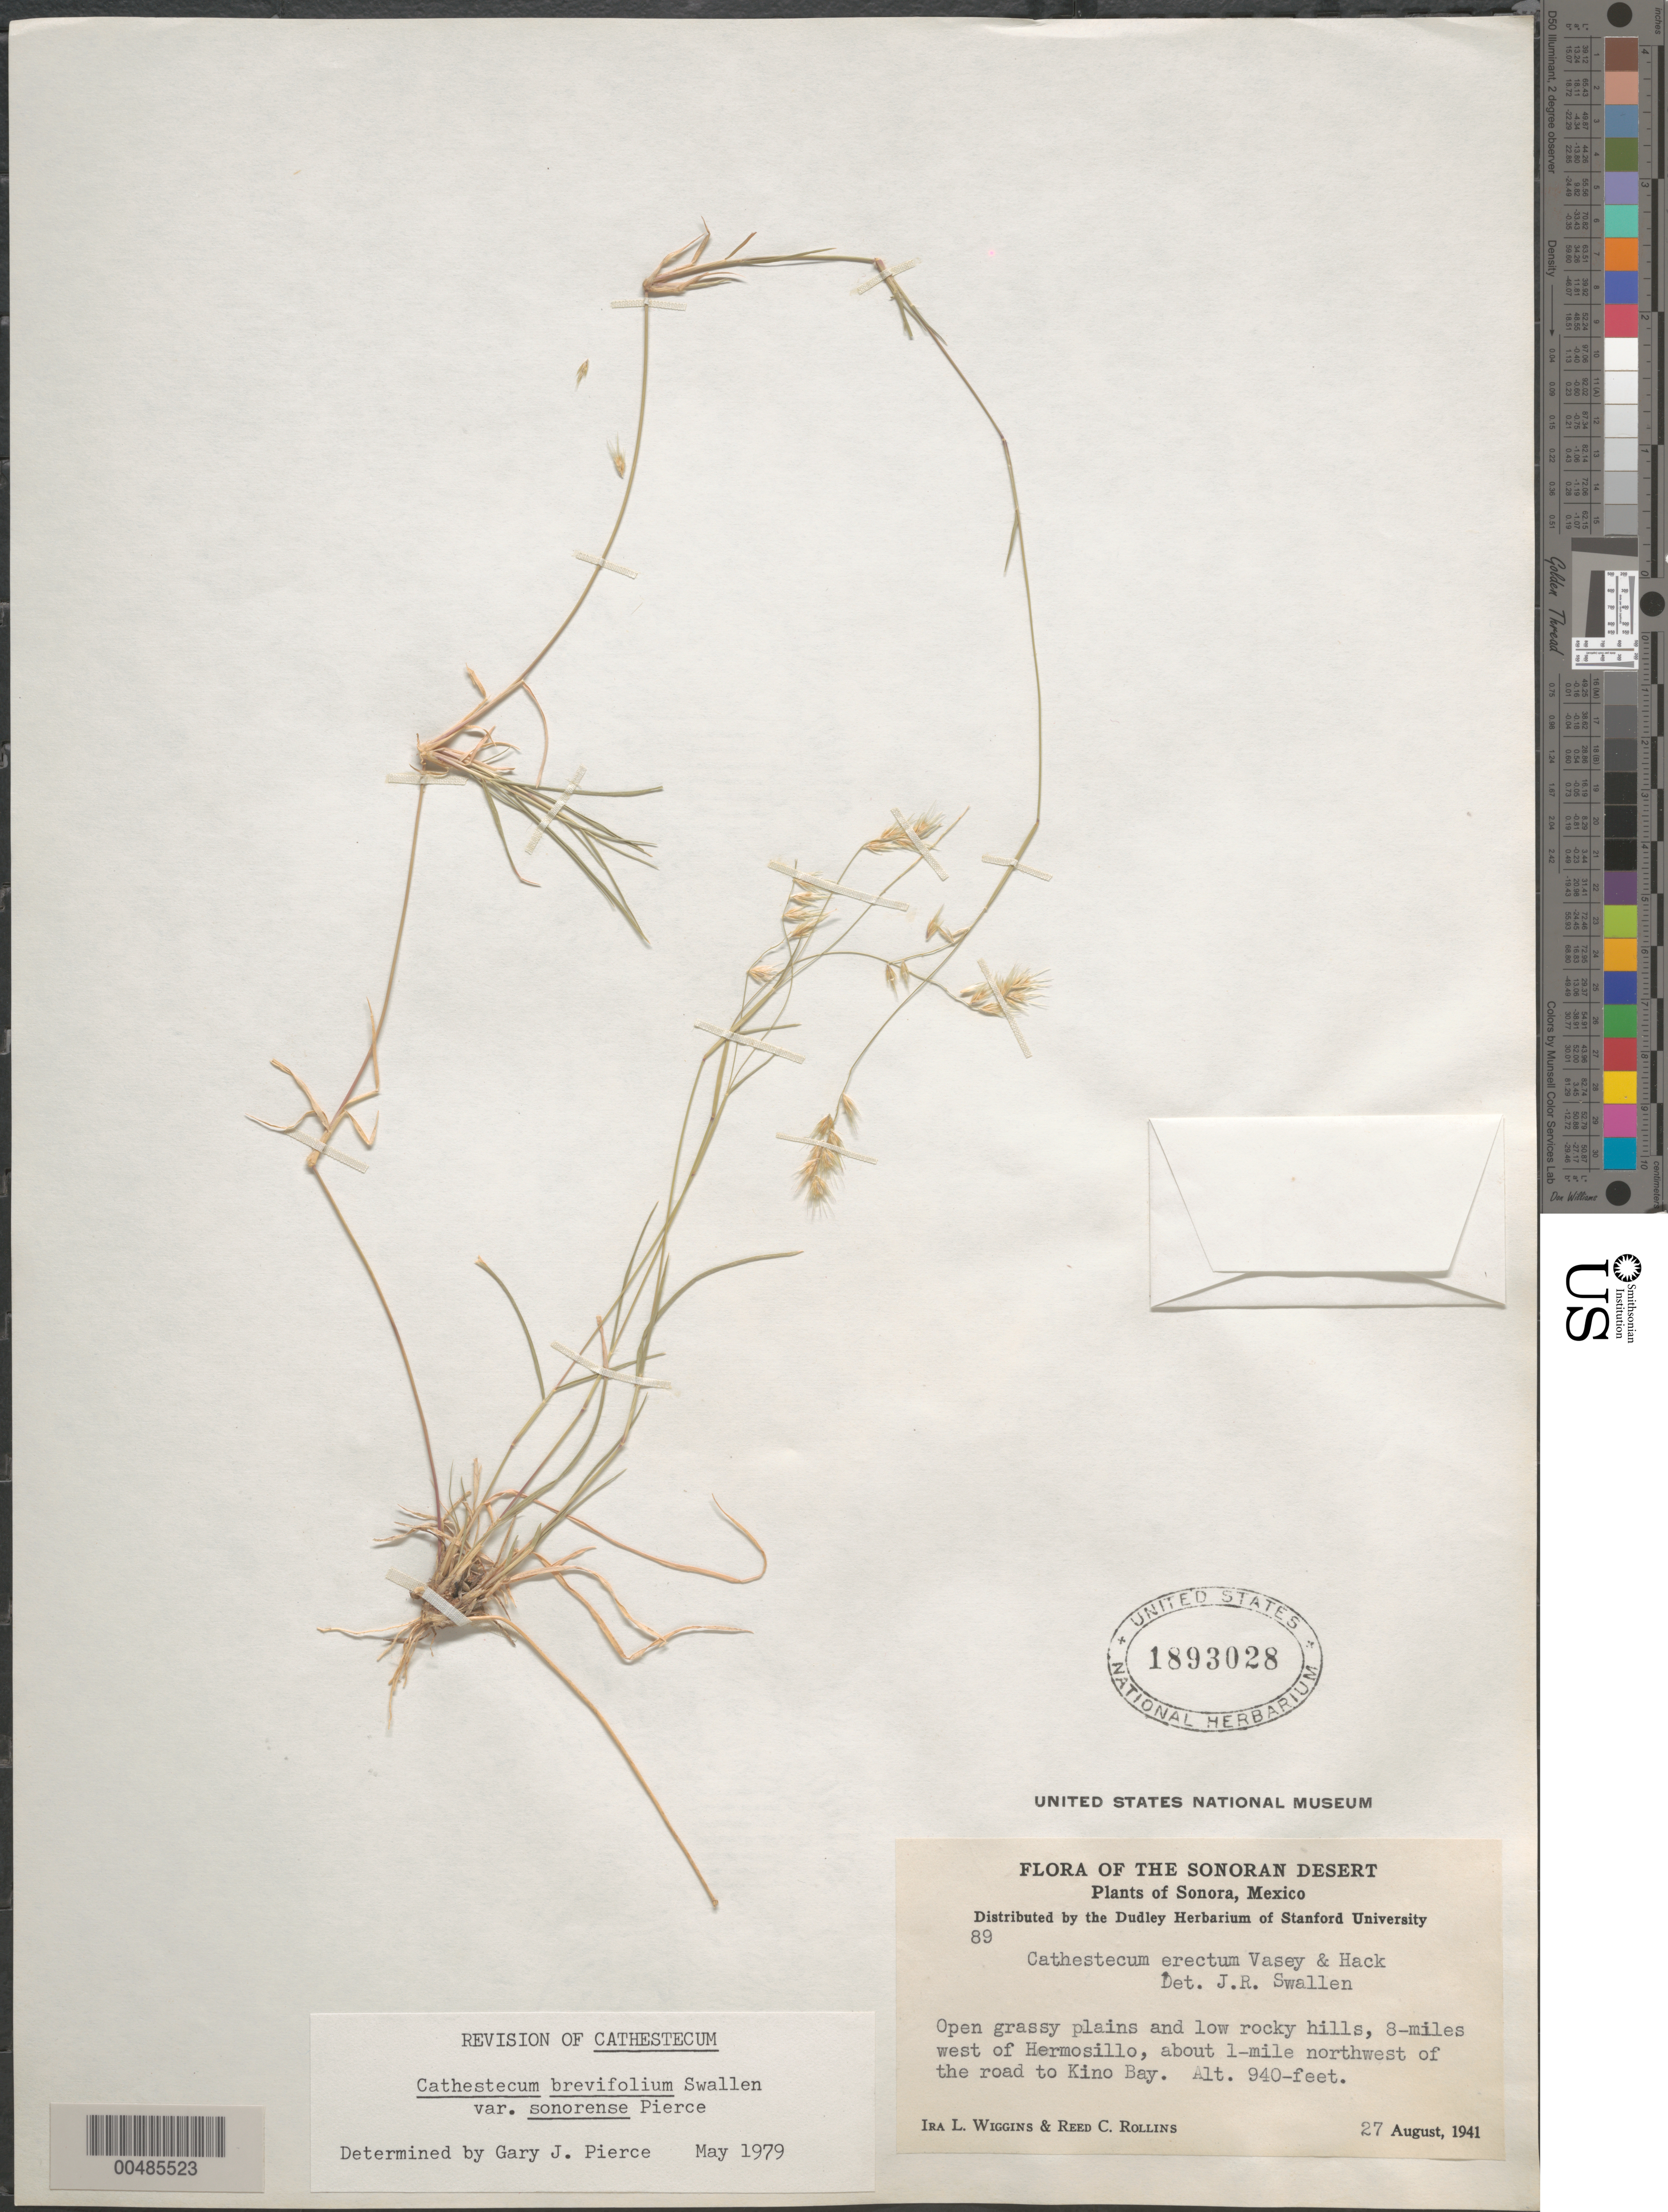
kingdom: Plantae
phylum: Tracheophyta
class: Liliopsida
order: Poales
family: Poaceae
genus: Cathestecum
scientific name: Cathestecum brevifolium var. sonorense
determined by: Pierce, G. J.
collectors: I. L. Wiggins & R. C. Rollins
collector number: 89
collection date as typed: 27 Aug 1941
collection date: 1941-08-27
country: Mexico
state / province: Sonora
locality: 8 mi W of Hermosillo, about 1 mi NW of the road to Kino Bay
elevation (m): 287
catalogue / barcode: US 1893028